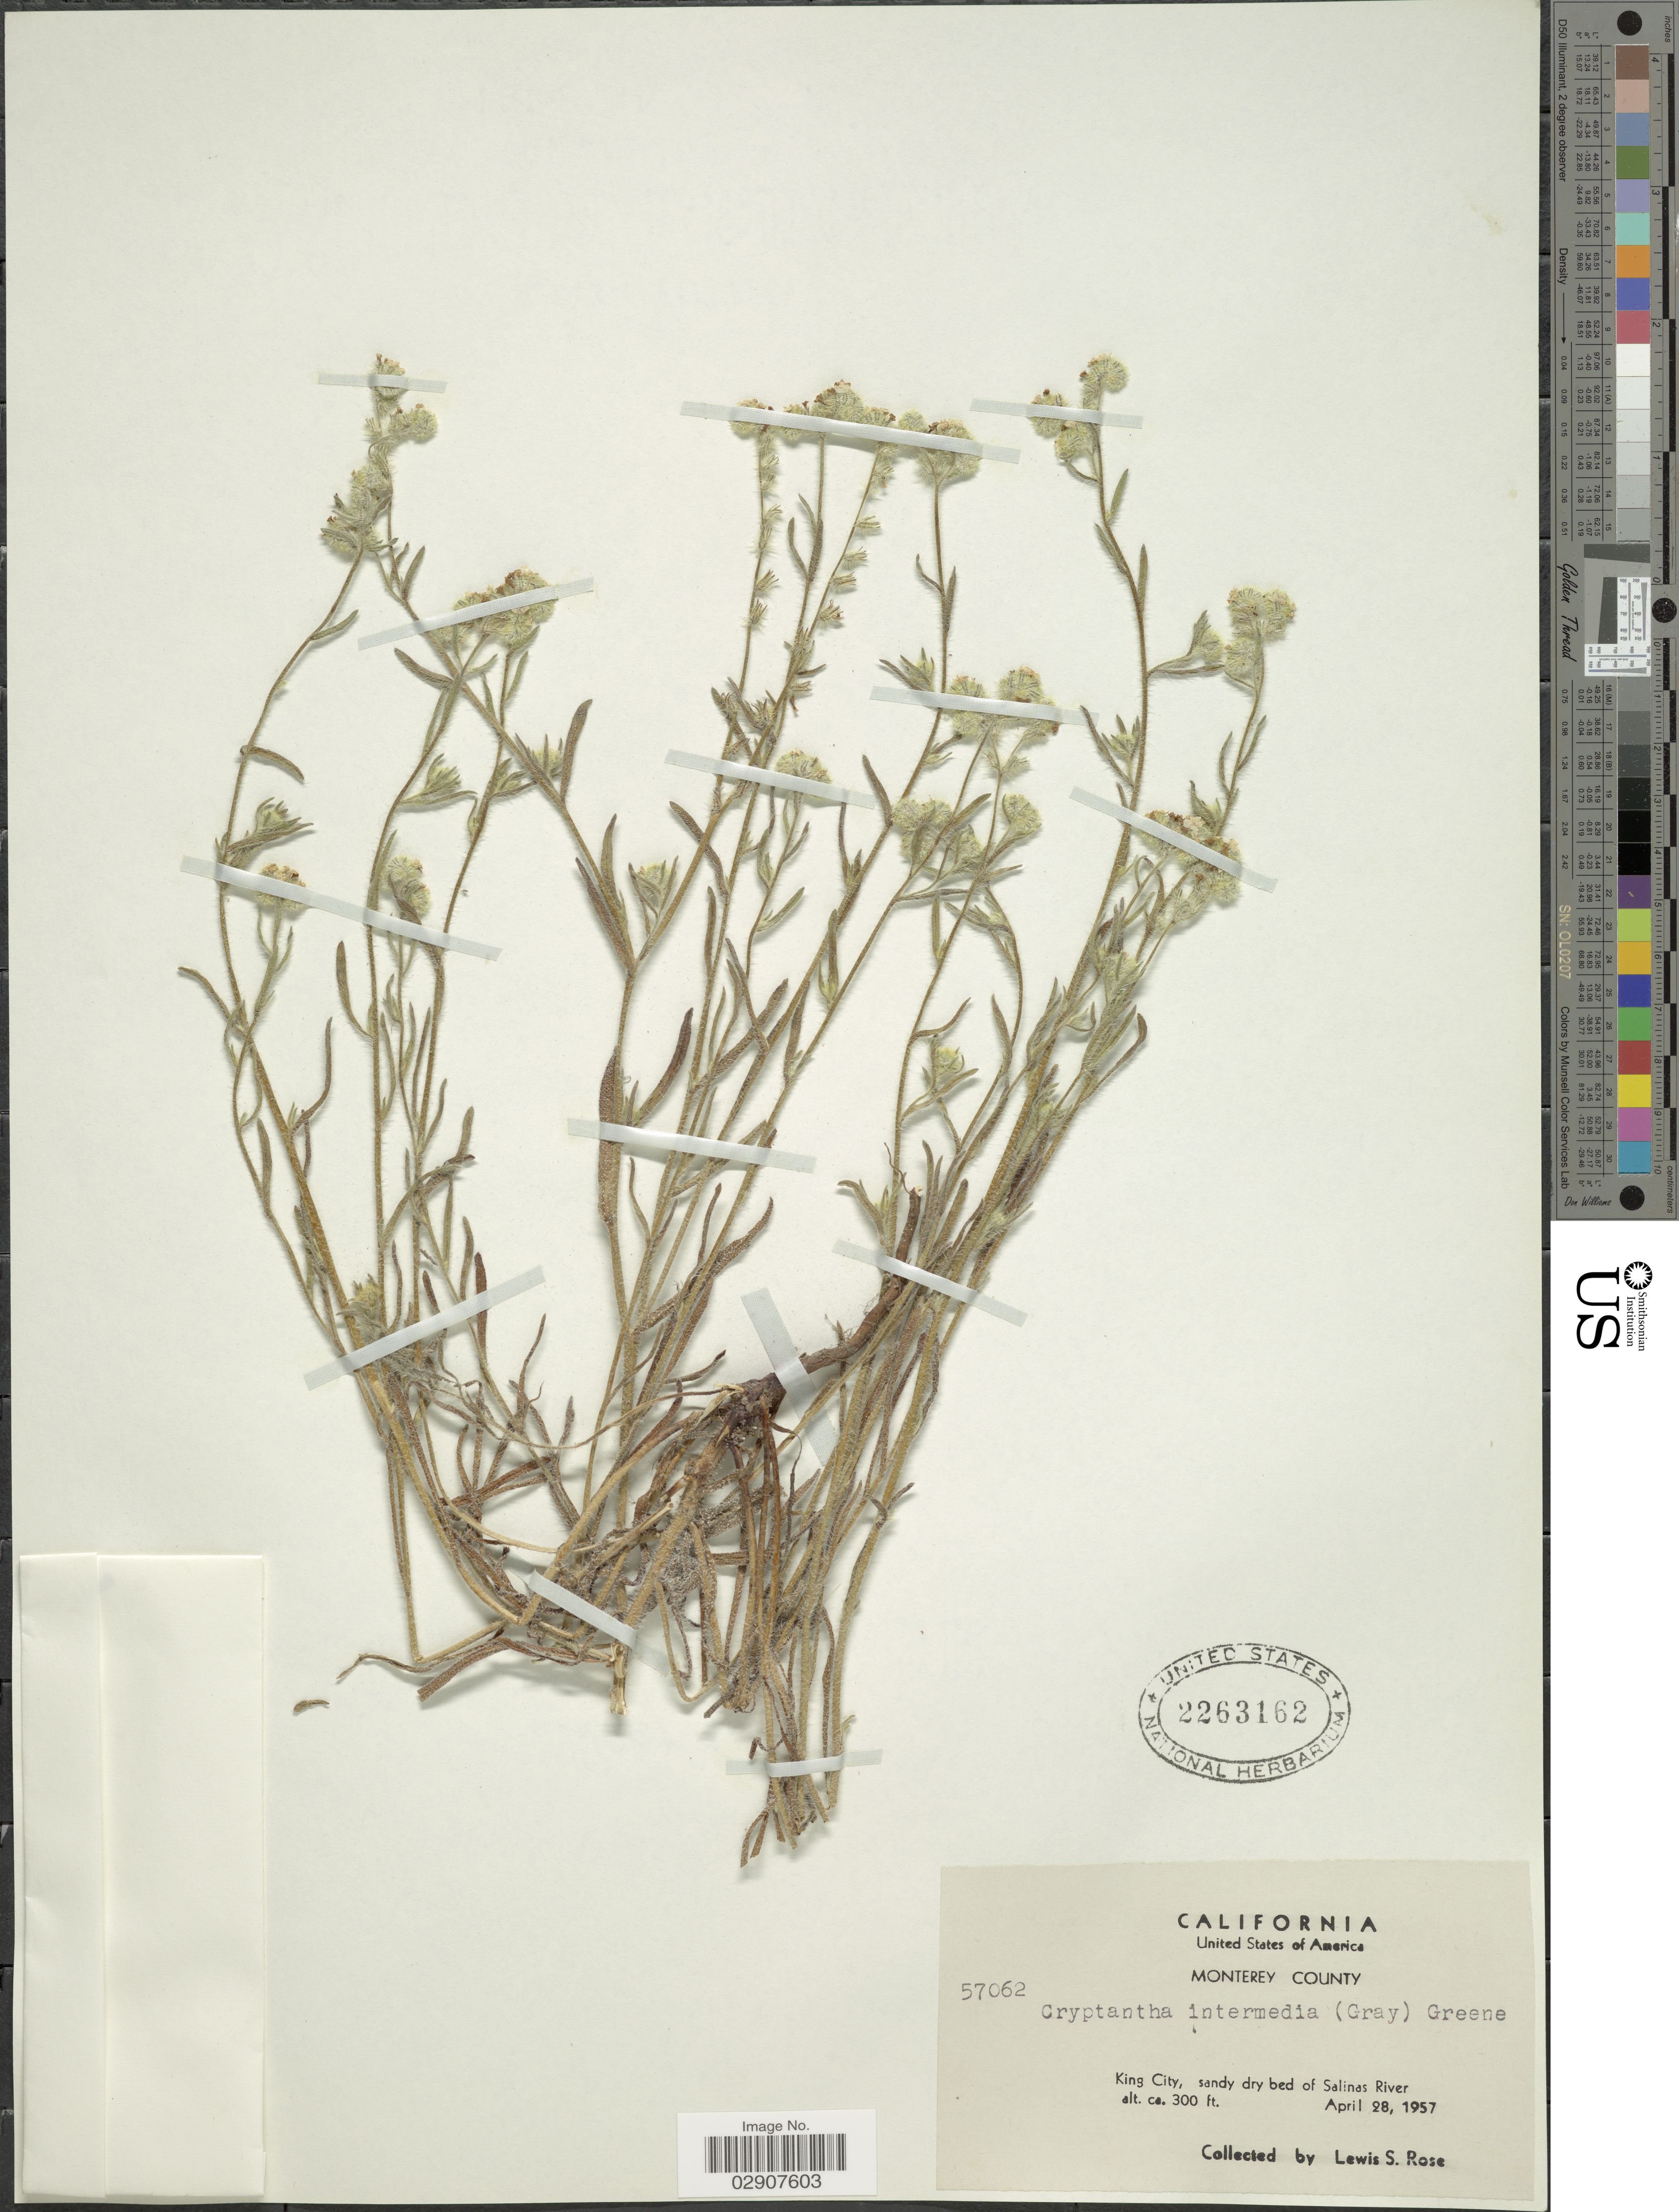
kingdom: Plantae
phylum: Tracheophyta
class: Magnoliopsida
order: Boraginales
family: Boraginaceae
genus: Cryptantha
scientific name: Cryptantha intermedia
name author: (A. Gray) Greene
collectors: L. S. Rose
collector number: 57062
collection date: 1957-04-28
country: United States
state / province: California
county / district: Monterey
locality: Monterey County, King City, sandy dry bed of Salinas River.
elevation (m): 91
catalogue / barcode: US 2263162